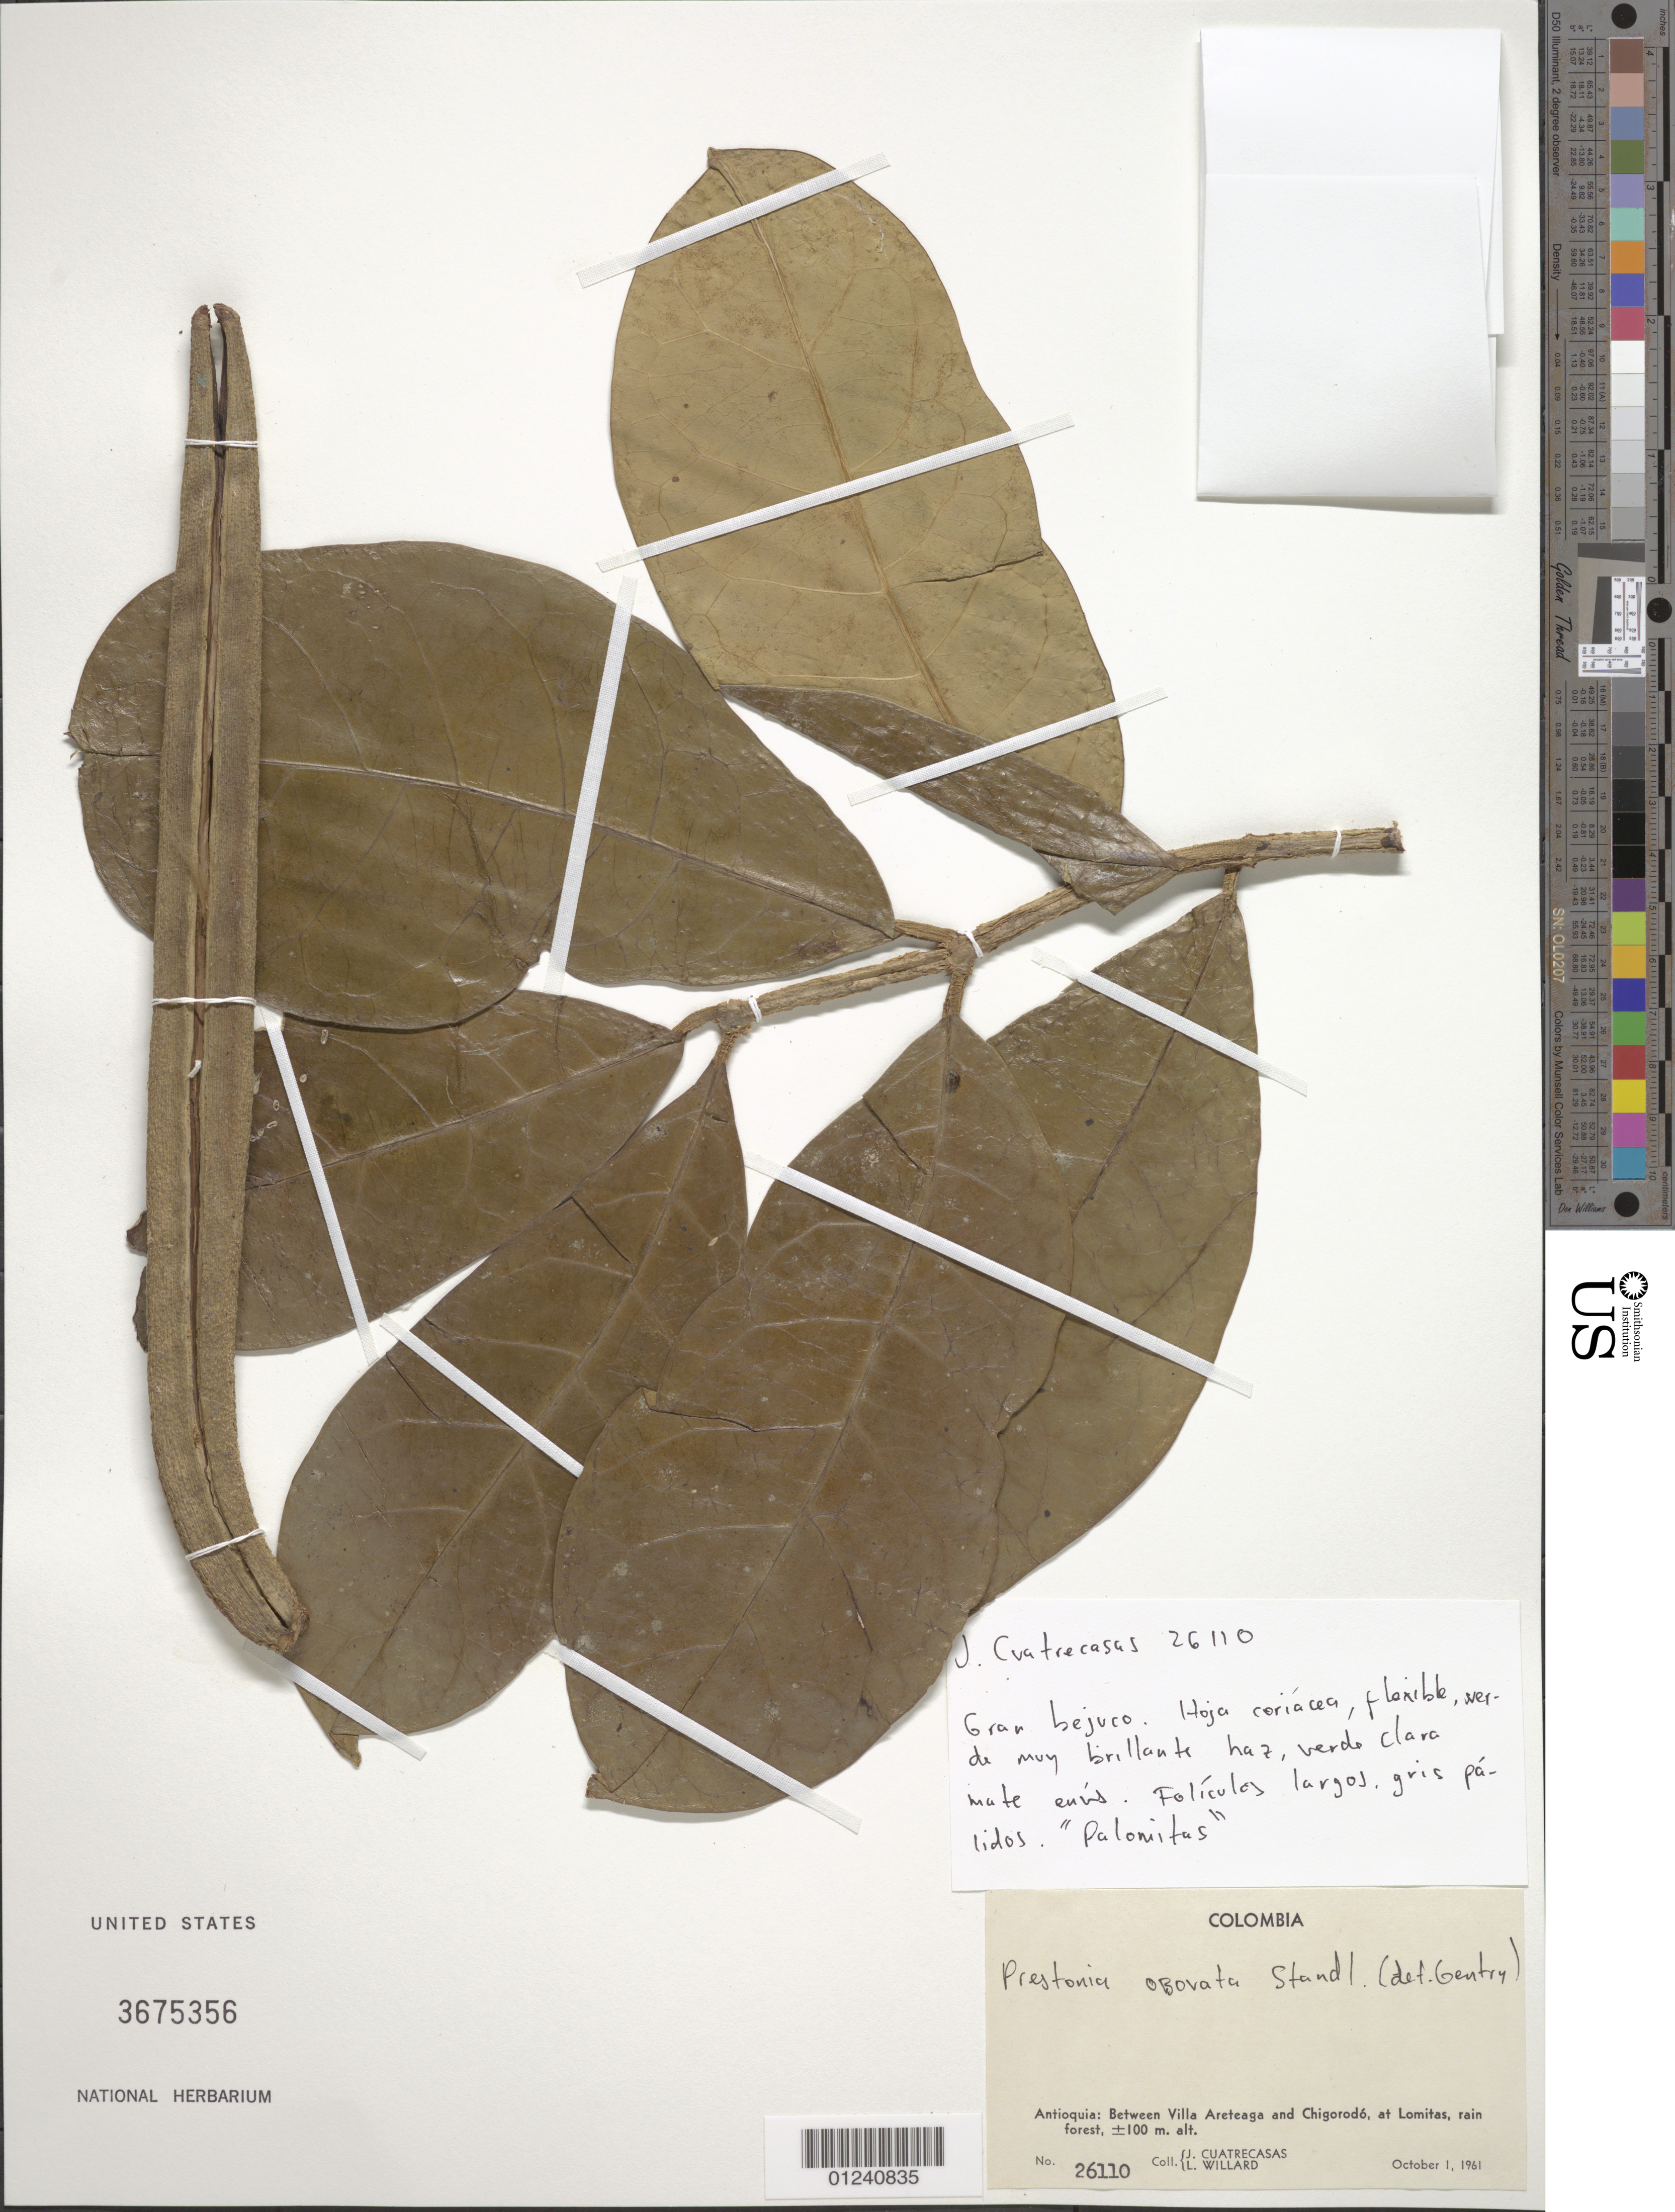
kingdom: Plantae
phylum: Tracheophyta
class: Magnoliopsida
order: Gentianales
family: Apocynaceae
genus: Prestonia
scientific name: Prestonia obovata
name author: Standl.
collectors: J. Cuatrecasas & L. Willard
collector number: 26110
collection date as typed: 1 Oct 1961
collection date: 1961-10-01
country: Colombia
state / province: Antioquia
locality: between Villa Arteaga and Chigorodó, at Lomitas, rain forest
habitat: rain forest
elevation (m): -100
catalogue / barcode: US 3675356